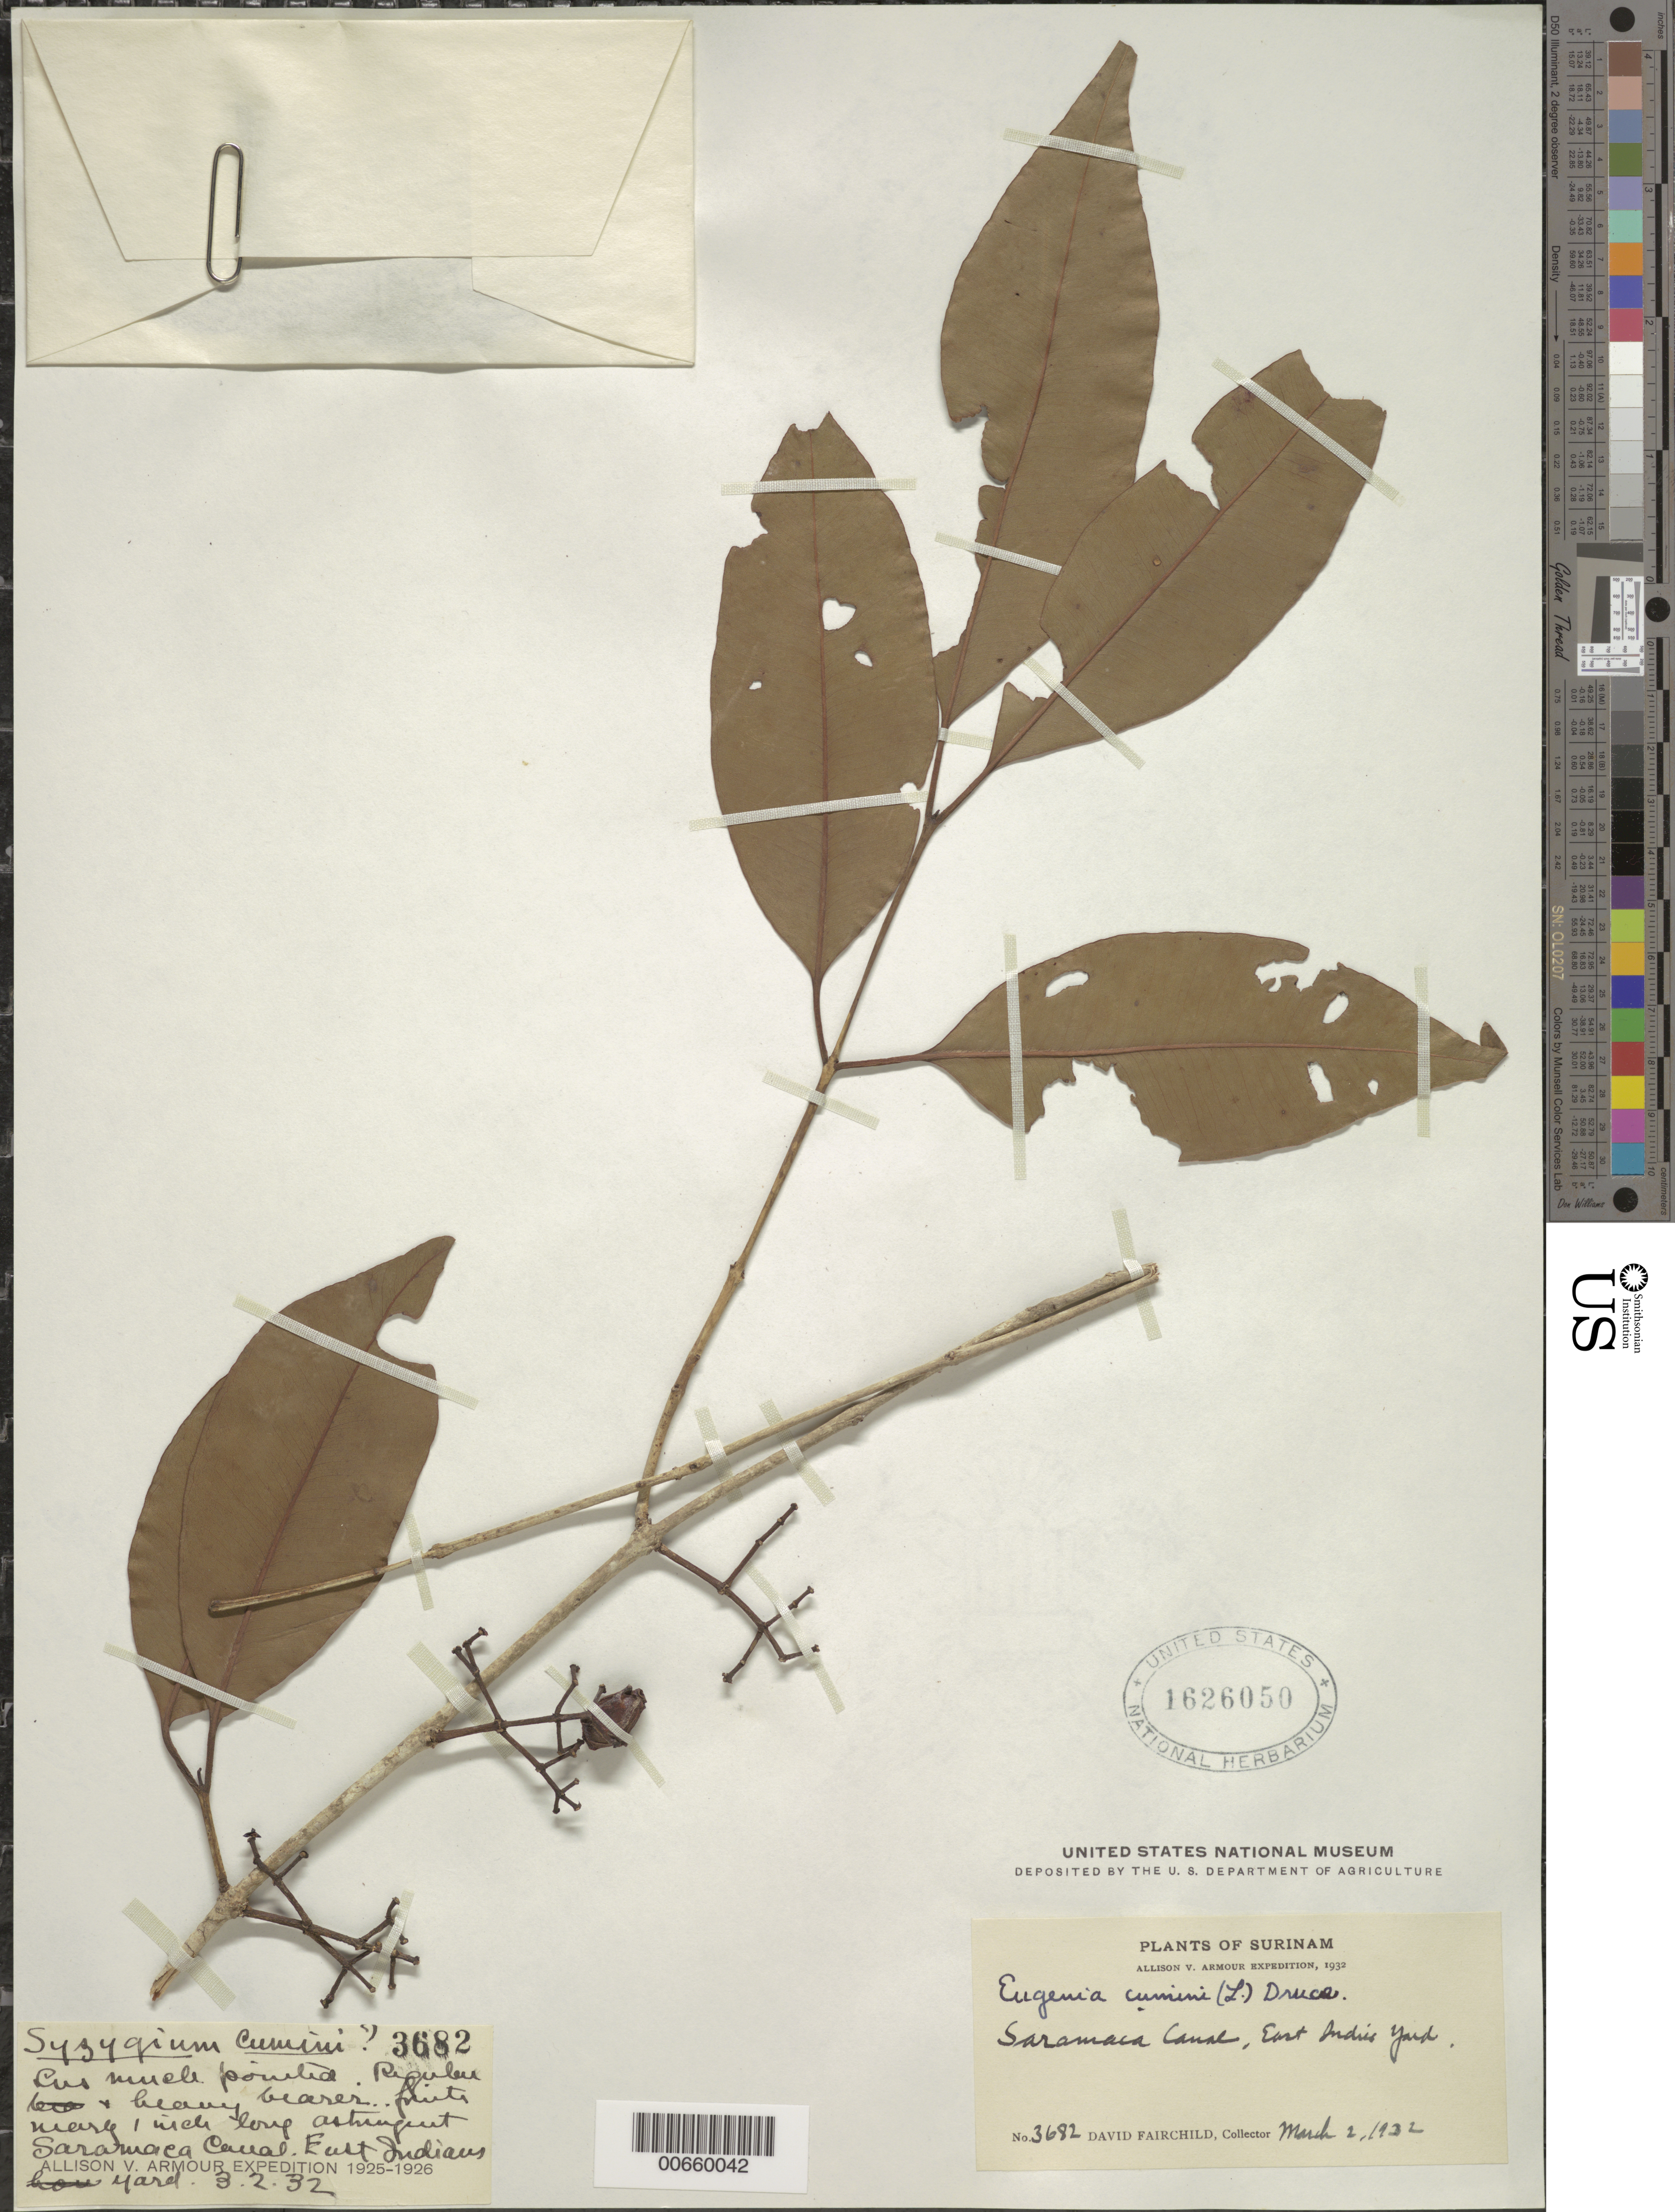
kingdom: Plantae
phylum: Tracheophyta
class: Magnoliopsida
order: Myrtales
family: Myrtaceae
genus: Myrciaria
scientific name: Myrciaria floribunda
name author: (H. West ex Willd.) O. Berg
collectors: D. G. Fairchild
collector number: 3682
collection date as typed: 2-Mar-32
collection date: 1932-03-02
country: Suriname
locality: Saramacca Canal, East Indies Yard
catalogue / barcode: US 1626050